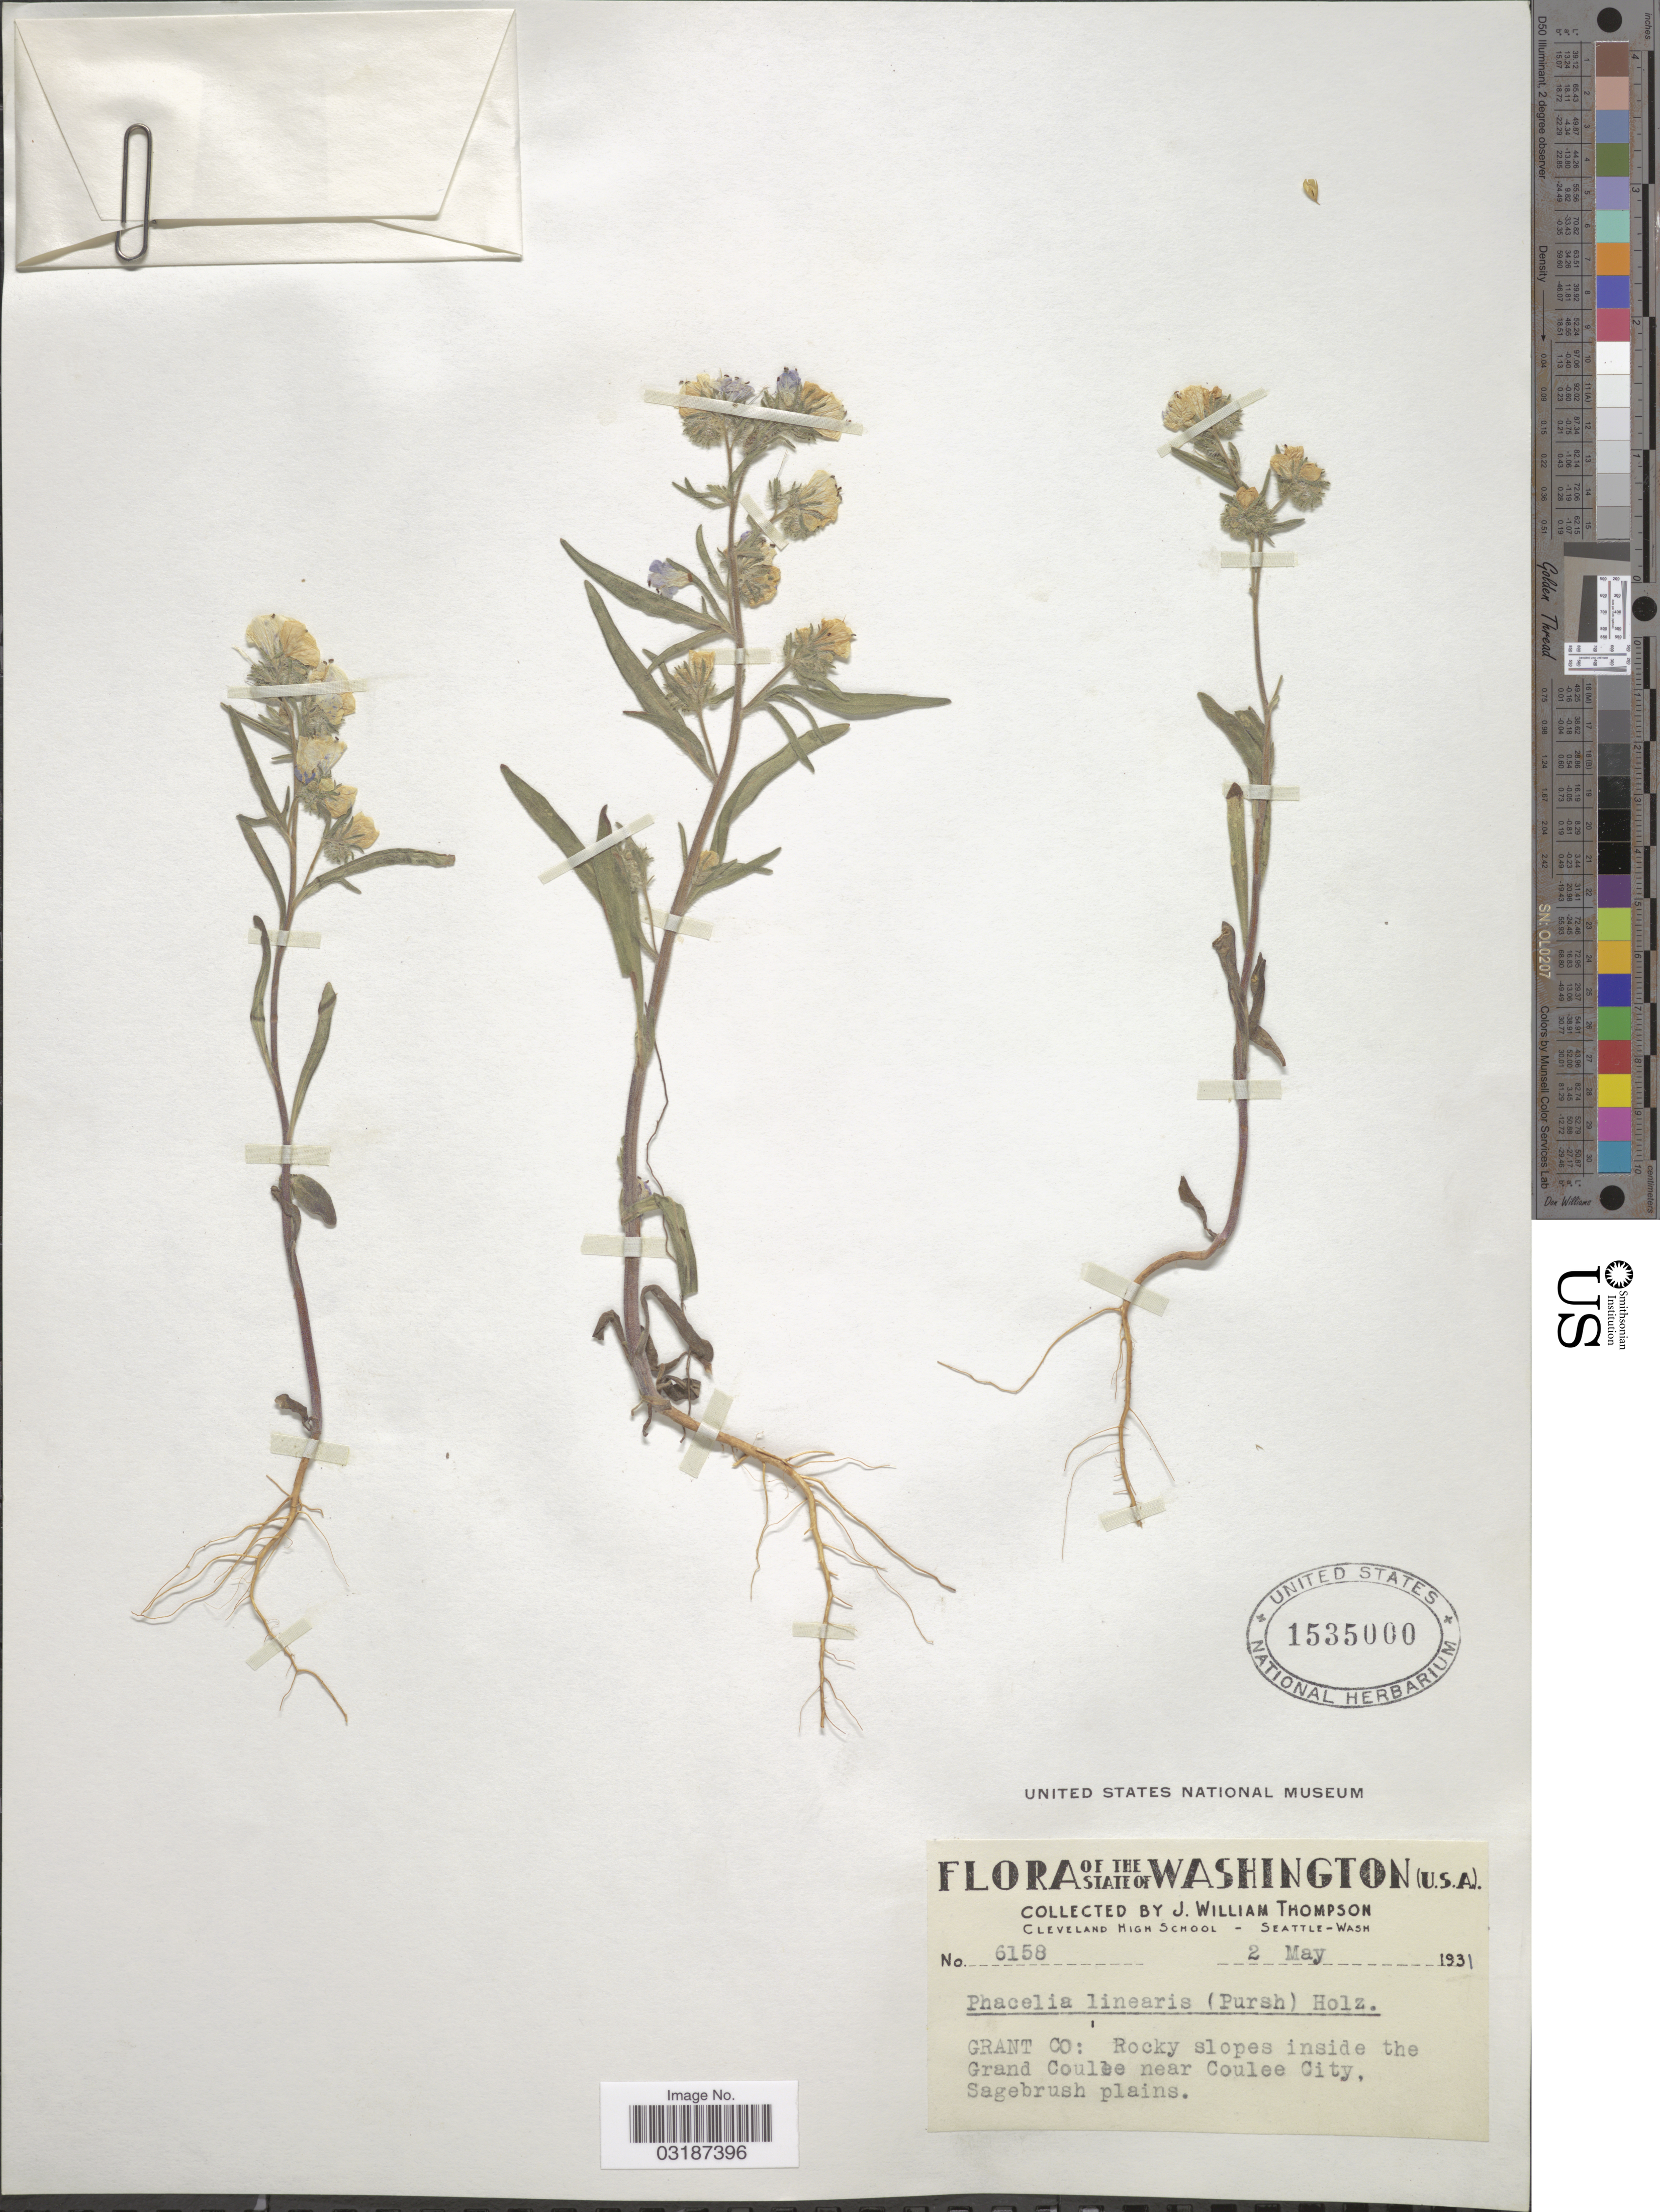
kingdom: Plantae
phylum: Tracheophyta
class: Magnoliopsida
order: Boraginales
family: Hydrophyllaceae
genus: Phacelia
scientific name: Phacelia linearis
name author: (Pursh) Holz.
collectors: J. W. Thompson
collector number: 6158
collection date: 1931-05-02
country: United States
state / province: Washington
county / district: Grant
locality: Grant Co: Rocky slopes inside the Grand Coulee near Coulee City, Sagebrush plains.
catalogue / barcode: US 1535000